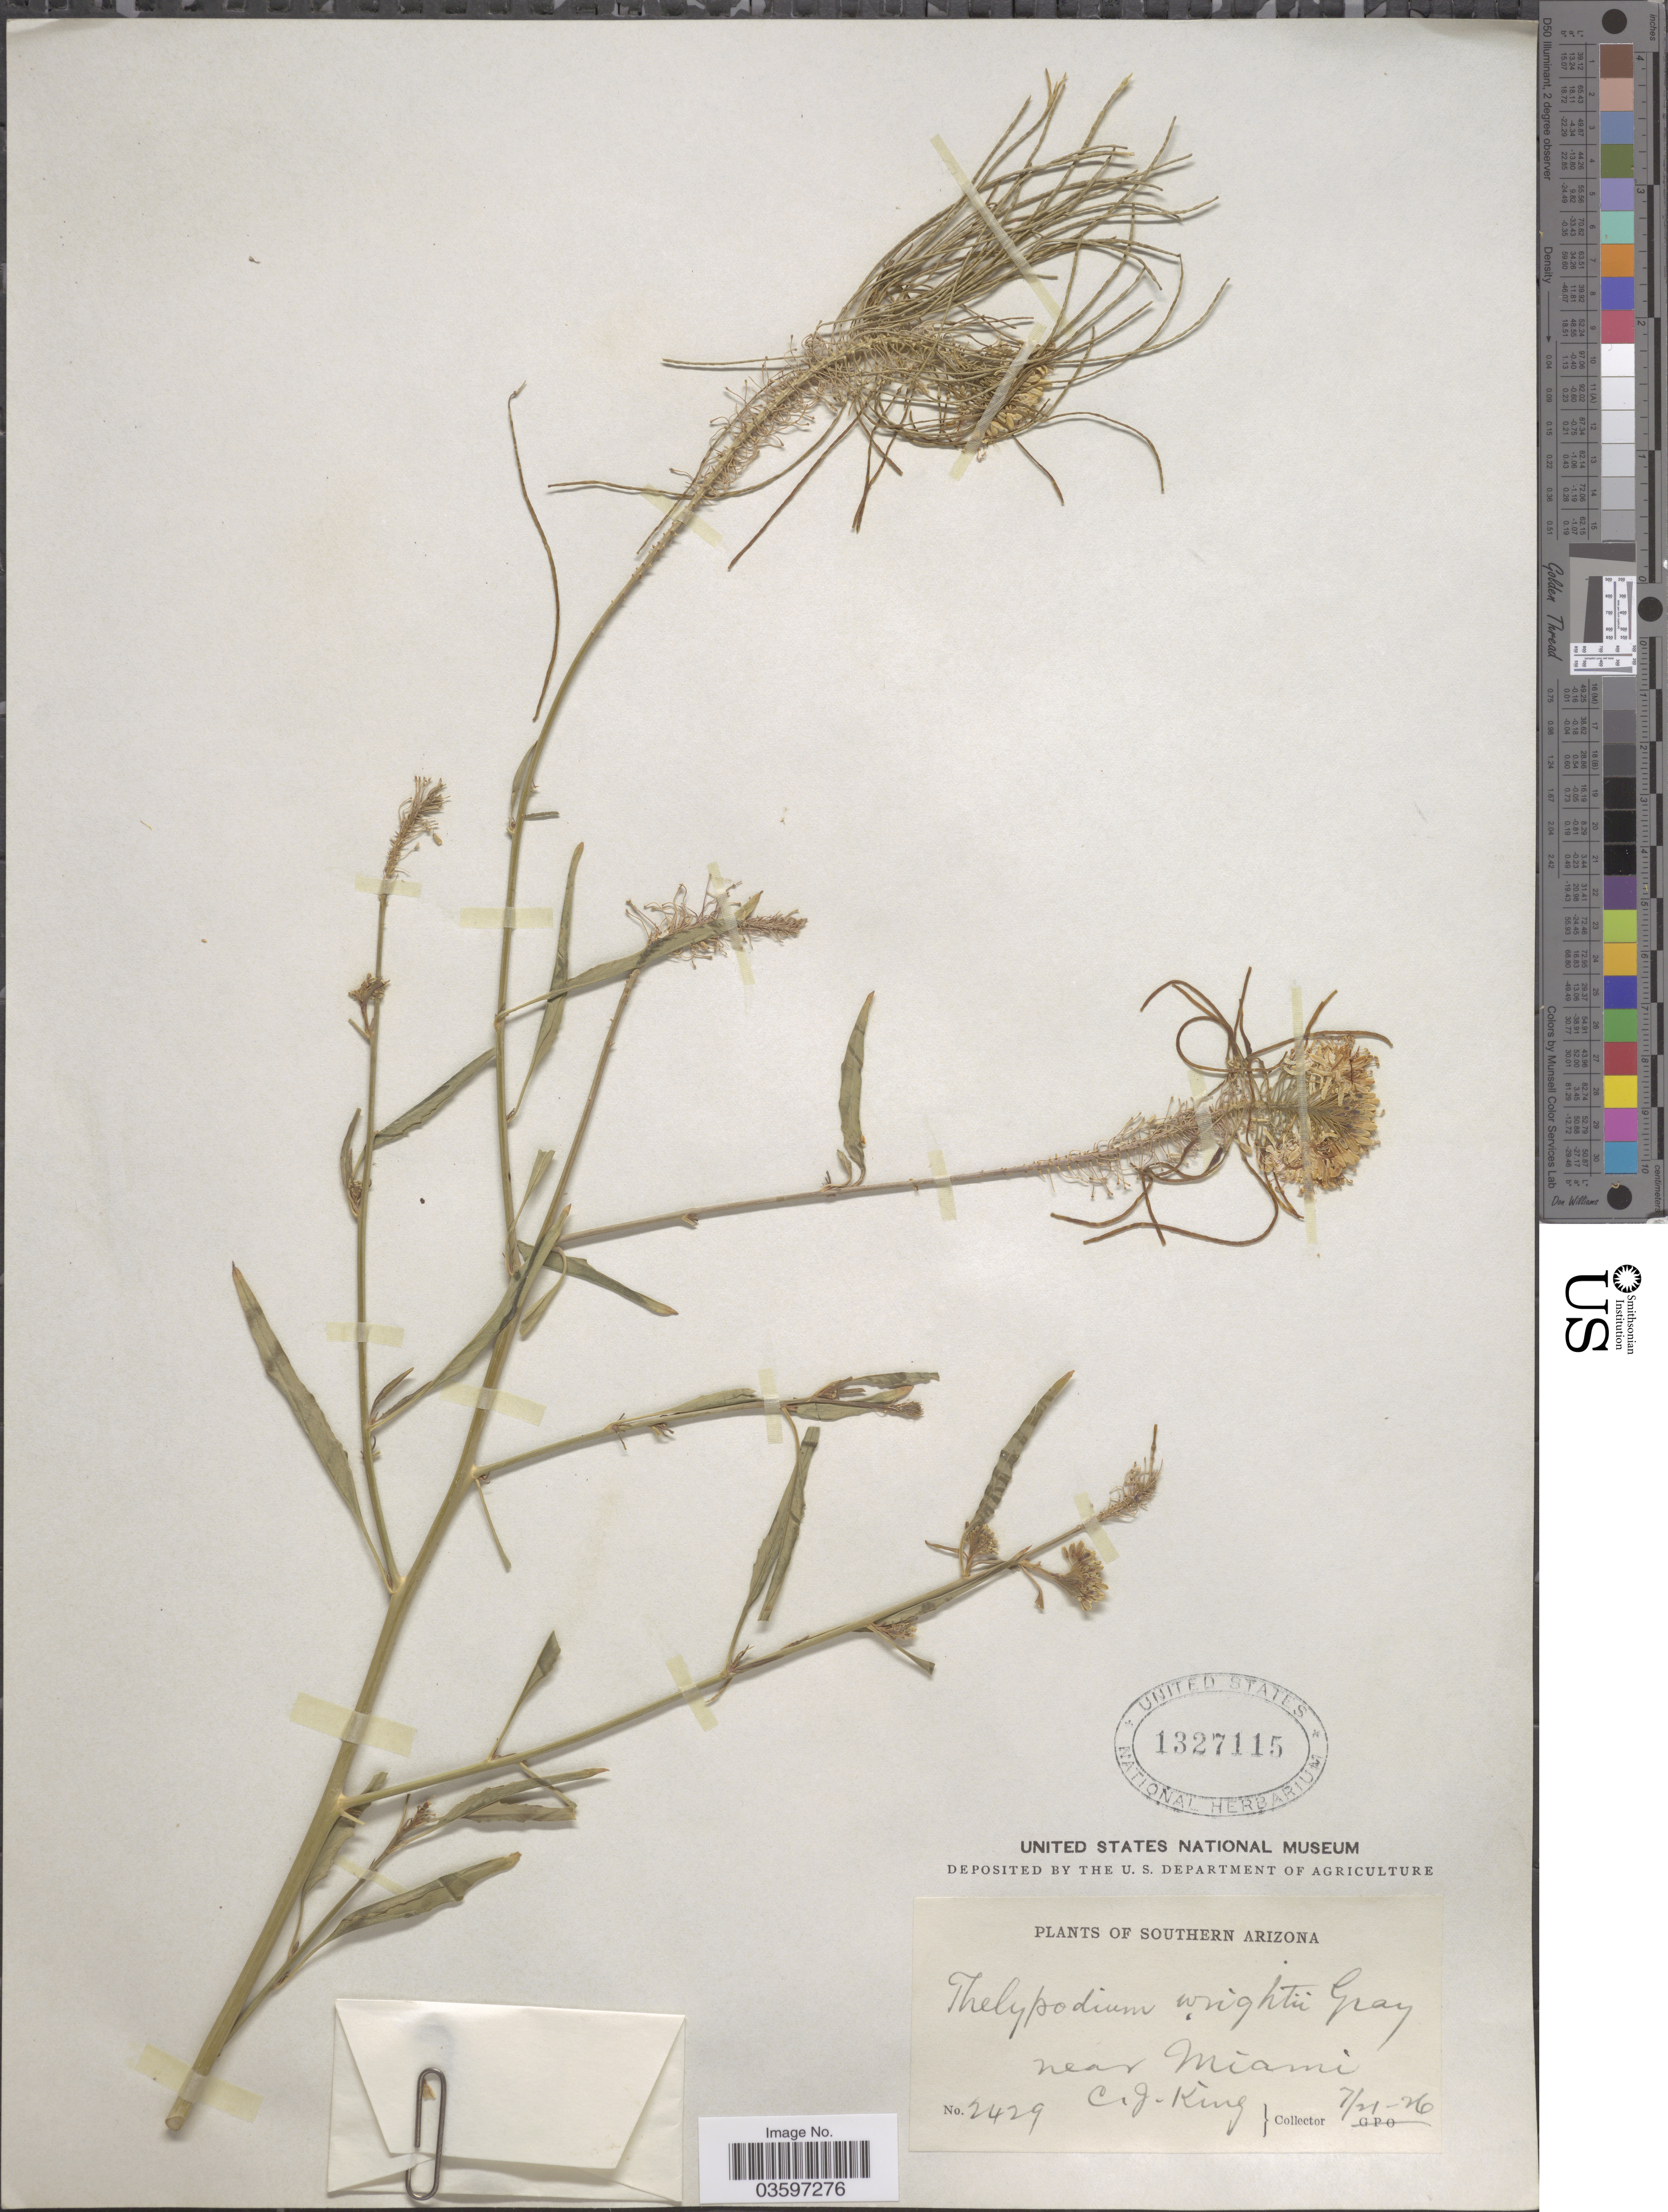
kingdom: Plantae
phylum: Tracheophyta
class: Magnoliopsida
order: Brassicales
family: Brassicaceae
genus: Stanleyella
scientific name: Stanleyella wrightii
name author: Rydb.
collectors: C. J. King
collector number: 2429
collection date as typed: Transcribed d/m/y: 21/7/26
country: United States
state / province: Arizona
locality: Southern Arizona. Near Miami.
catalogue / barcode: US 1327115